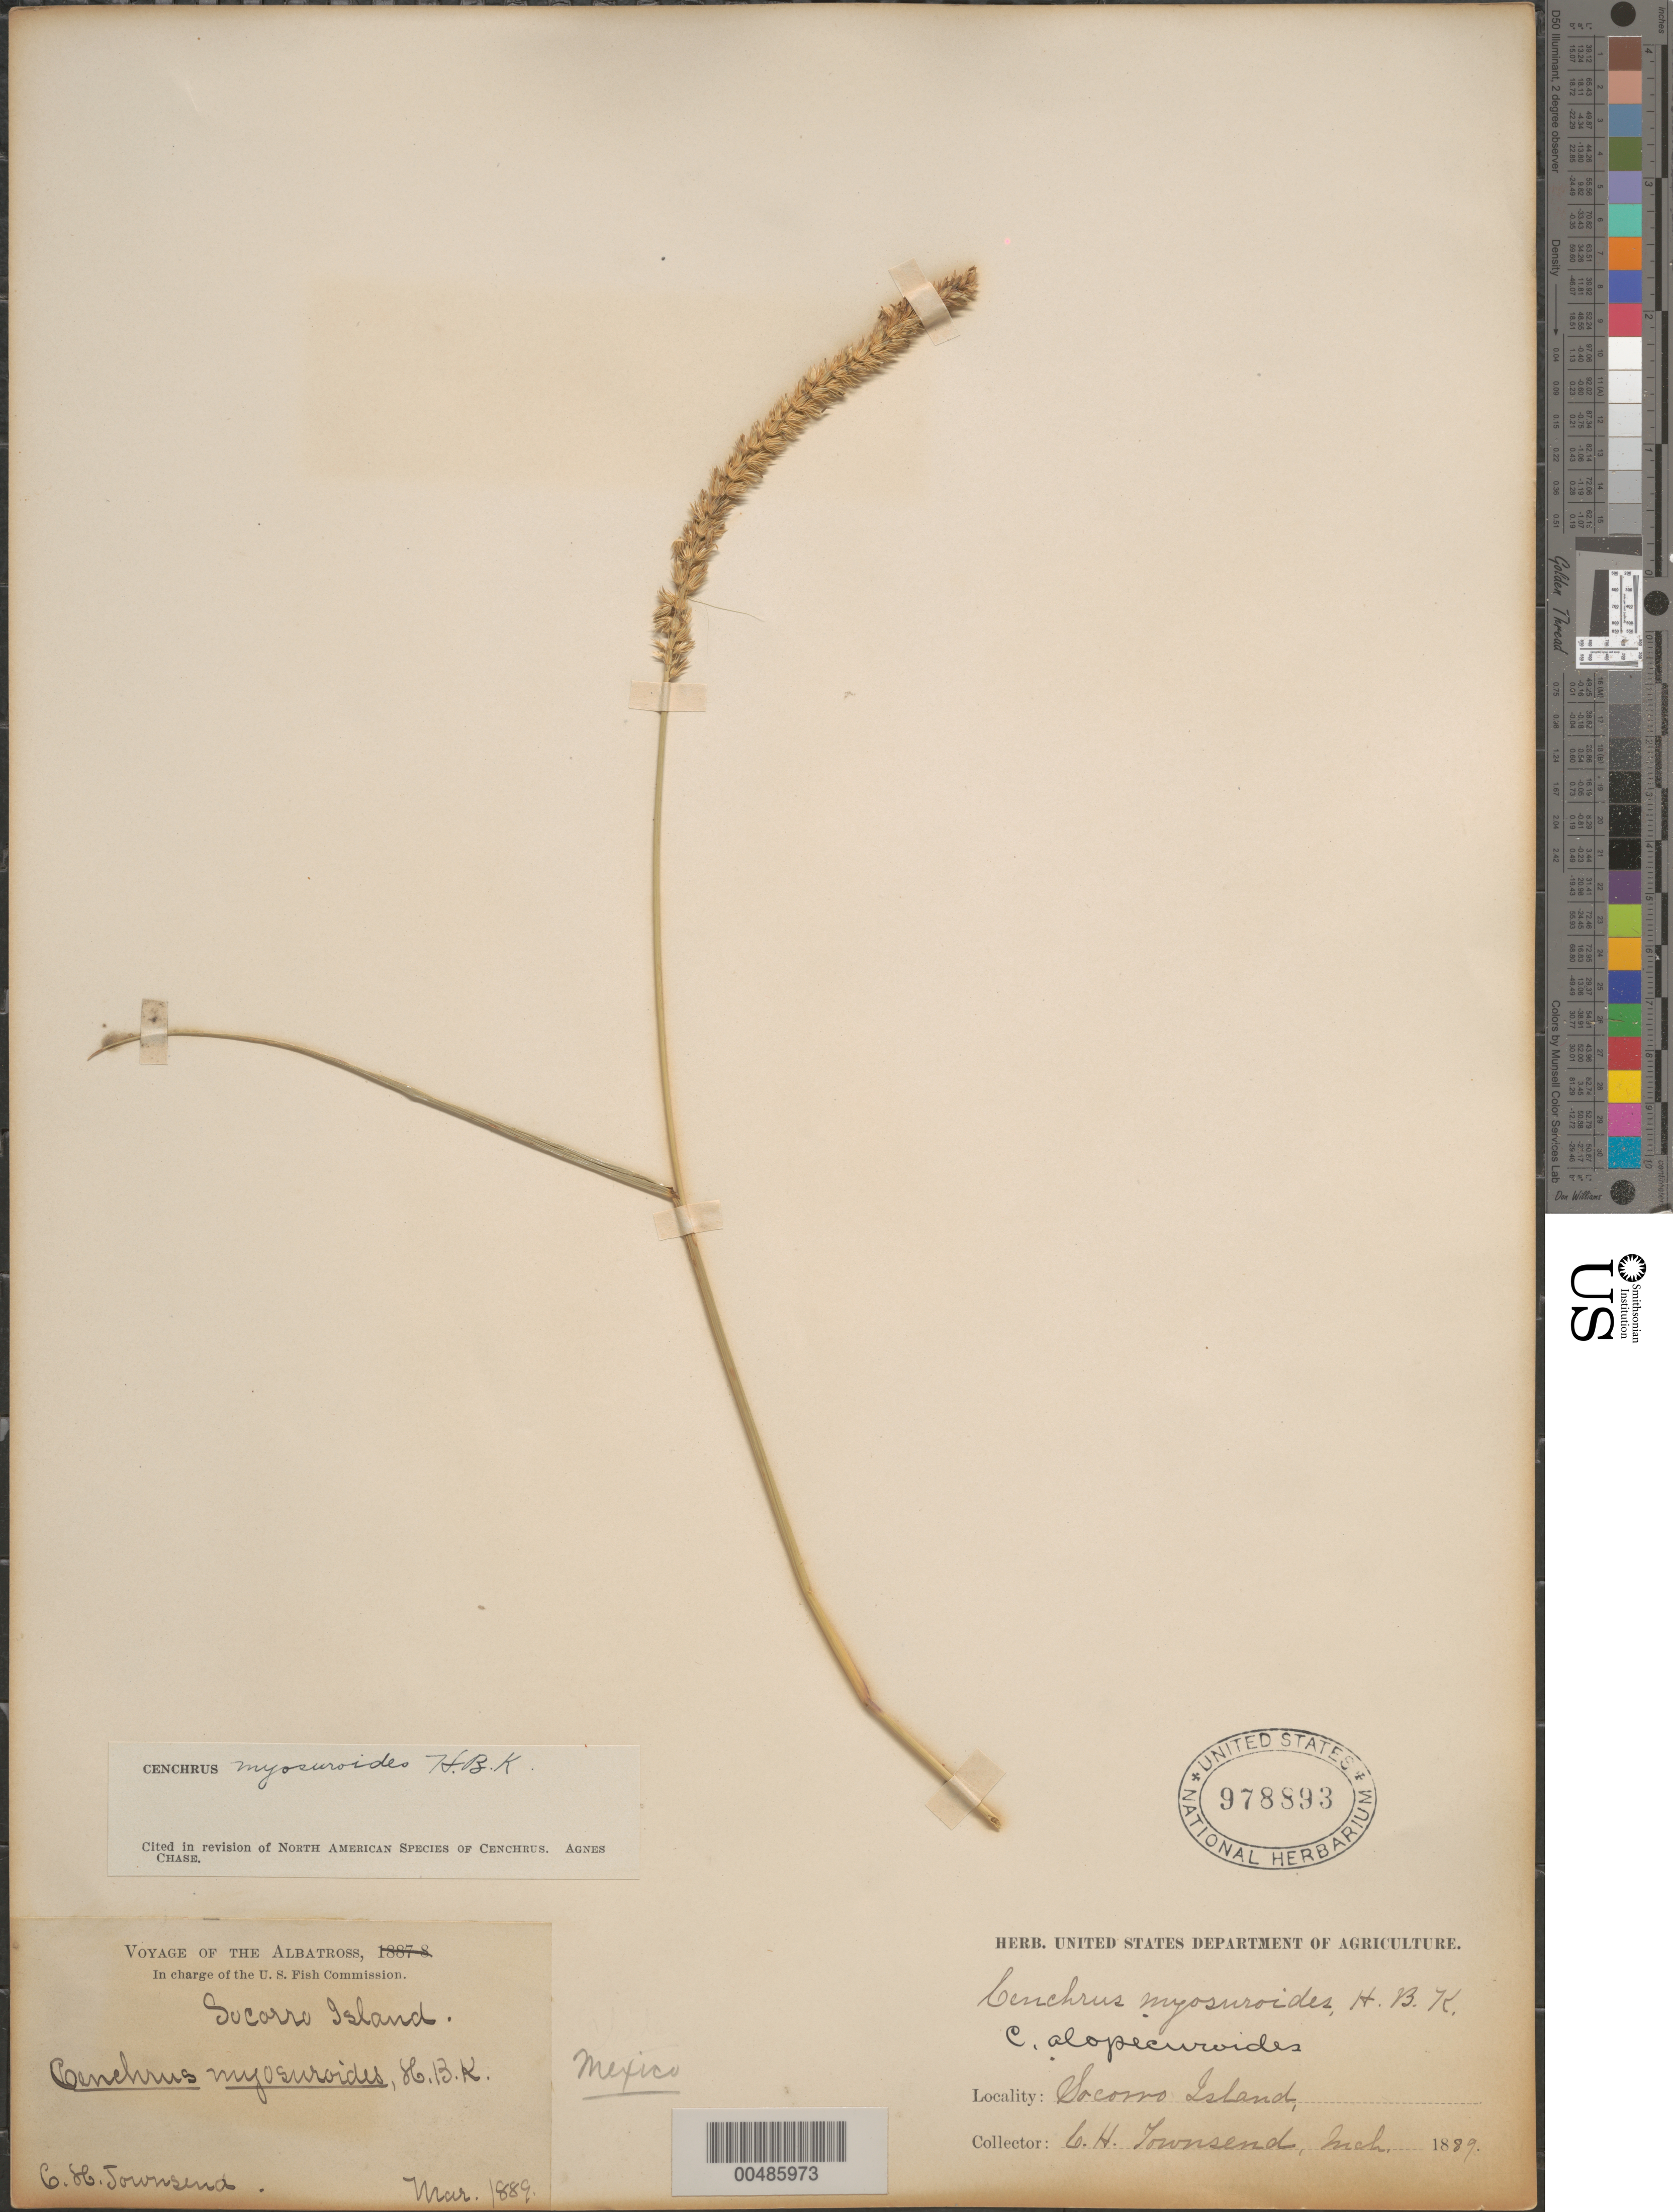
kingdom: Plantae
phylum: Tracheophyta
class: Liliopsida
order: Poales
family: Poaceae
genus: Cenchrus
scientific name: Cenchrus myosuroides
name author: Kunth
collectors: C. H. Townsend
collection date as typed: Mar 1889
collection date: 1889-03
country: Mexico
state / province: Colima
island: Socorro Island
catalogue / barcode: US 978893